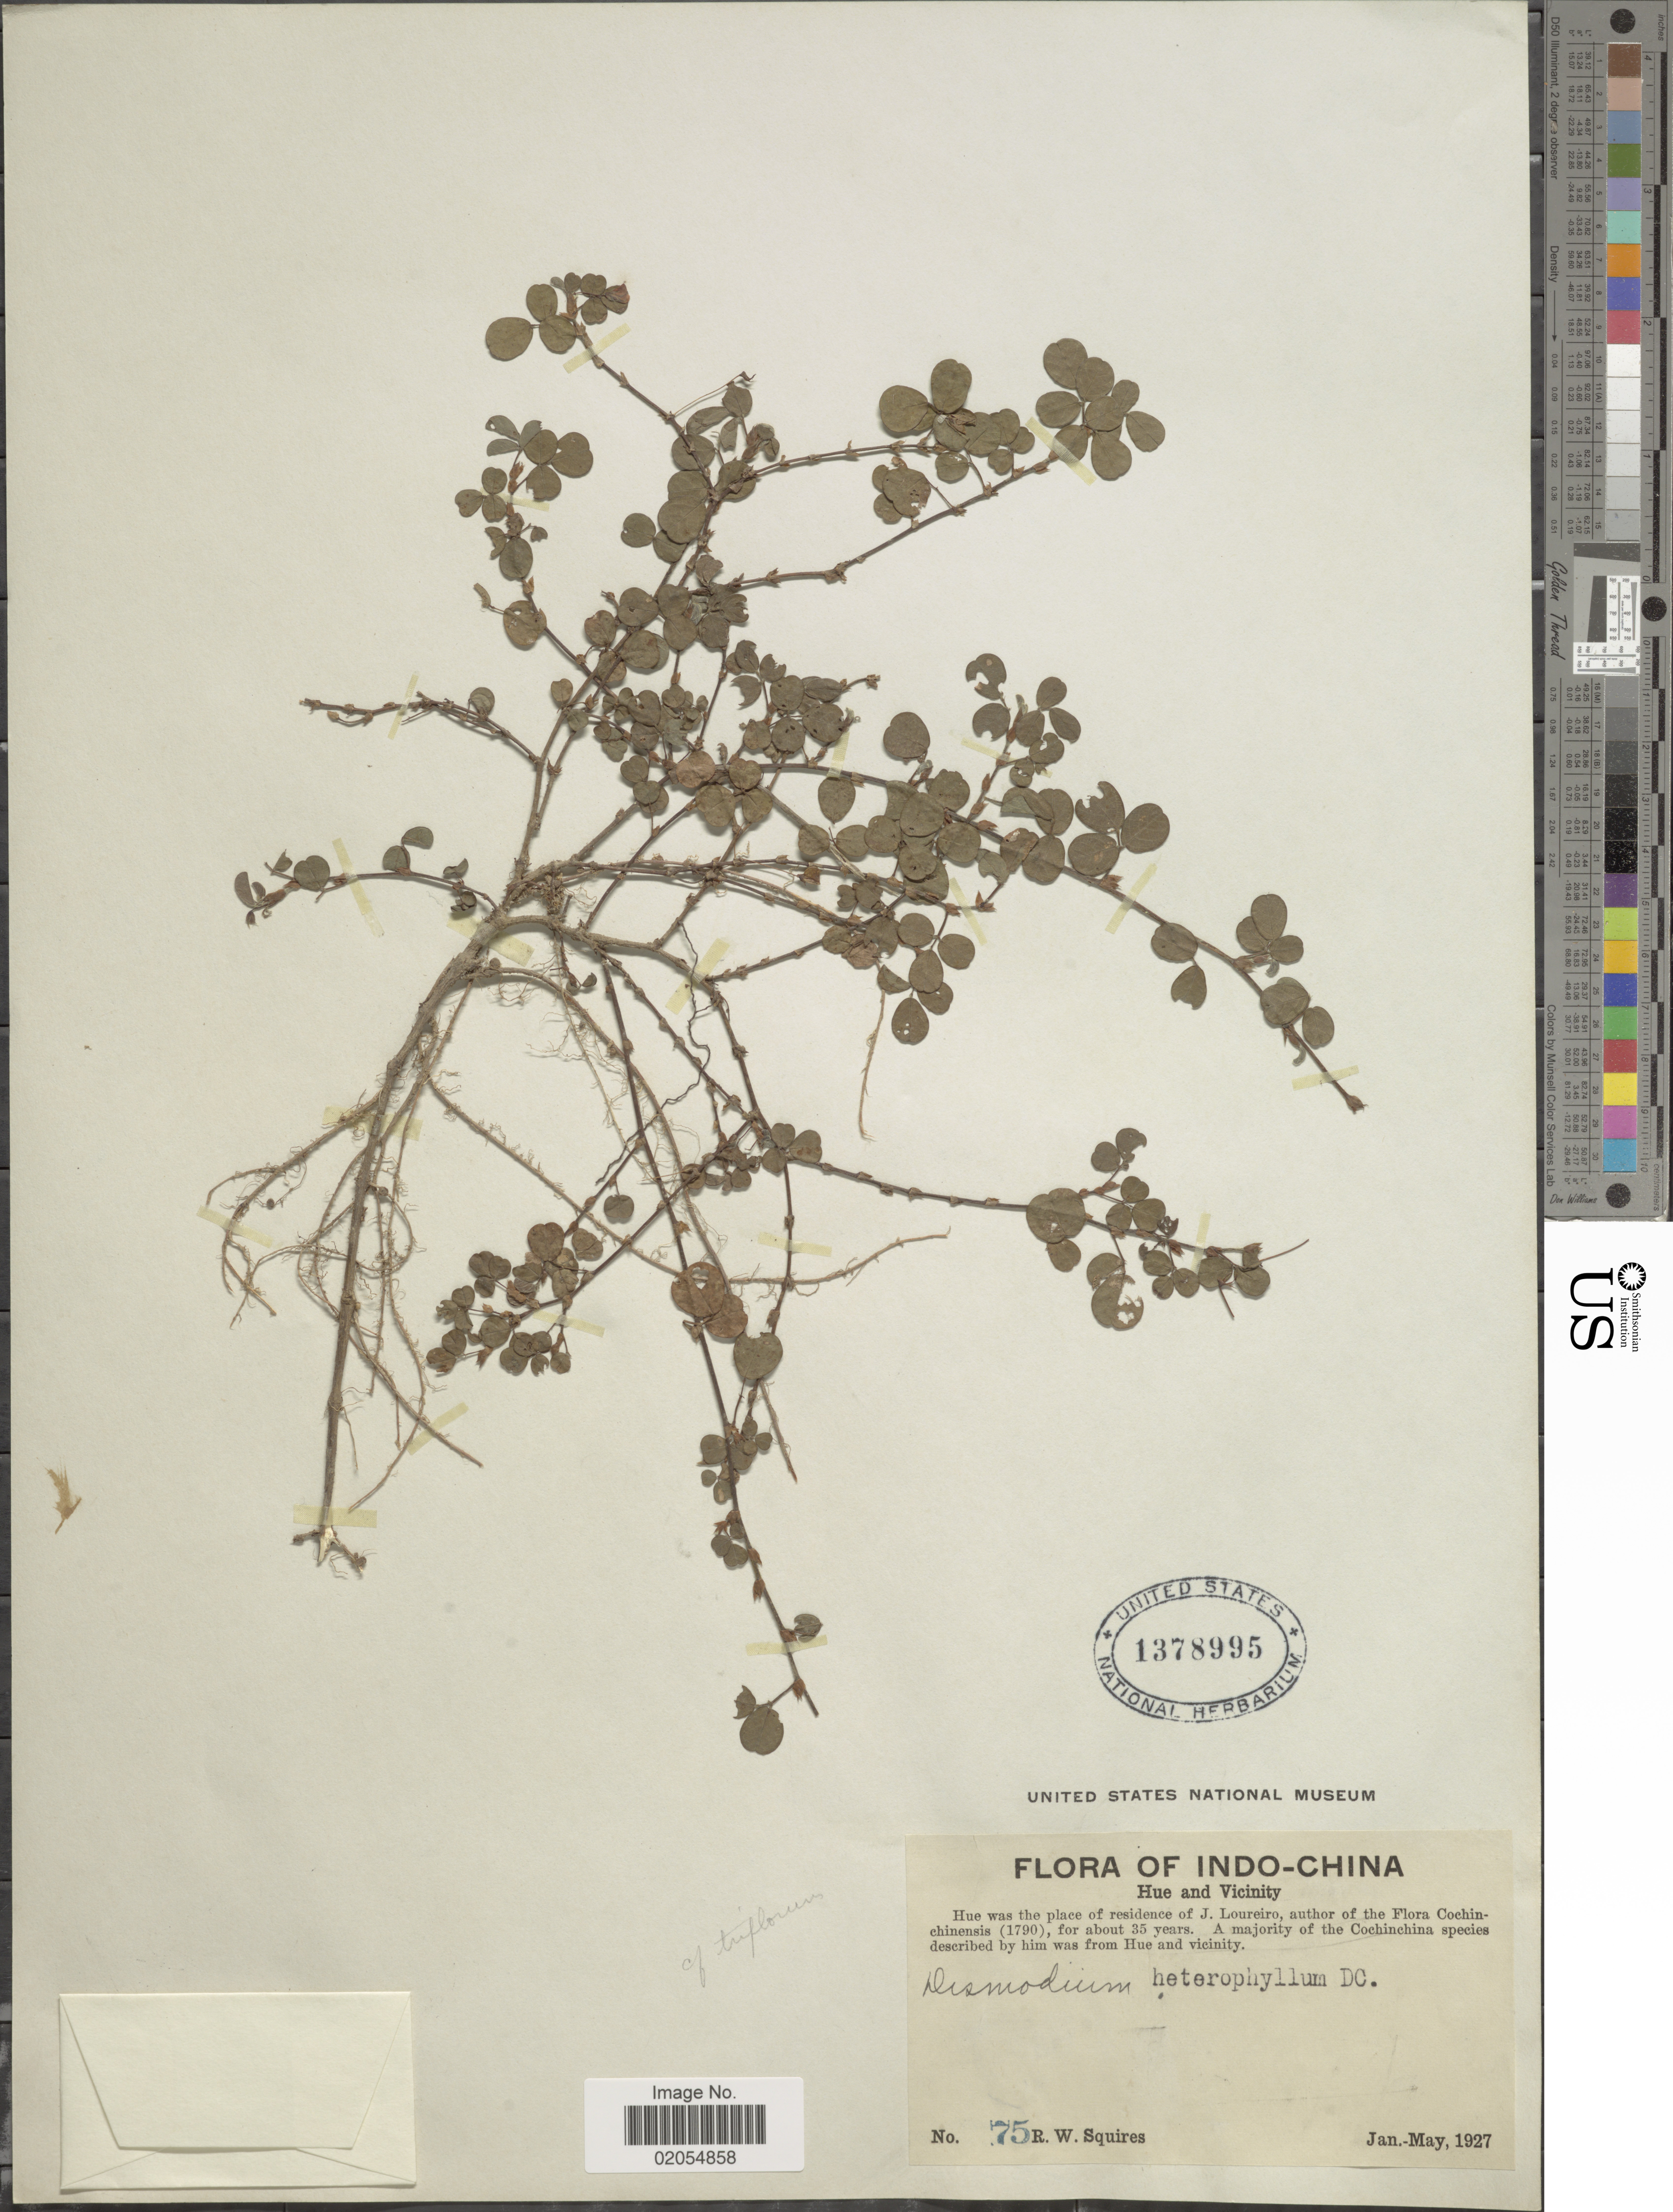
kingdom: Plantae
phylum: Tracheophyta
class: Magnoliopsida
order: Fabales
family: Fabaceae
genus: Grona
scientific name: Grona heterophylla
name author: (Willd.) H. Ohashi & K. Ohashi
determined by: Strong, Mark T., (BOT), Smithsonian Institution - National Museum of Natural History (UNITED STATES)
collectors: R. Squires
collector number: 75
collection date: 1927-01/1927-05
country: Vietnam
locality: Indo-China, Hue and vicinity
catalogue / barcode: US 1378995